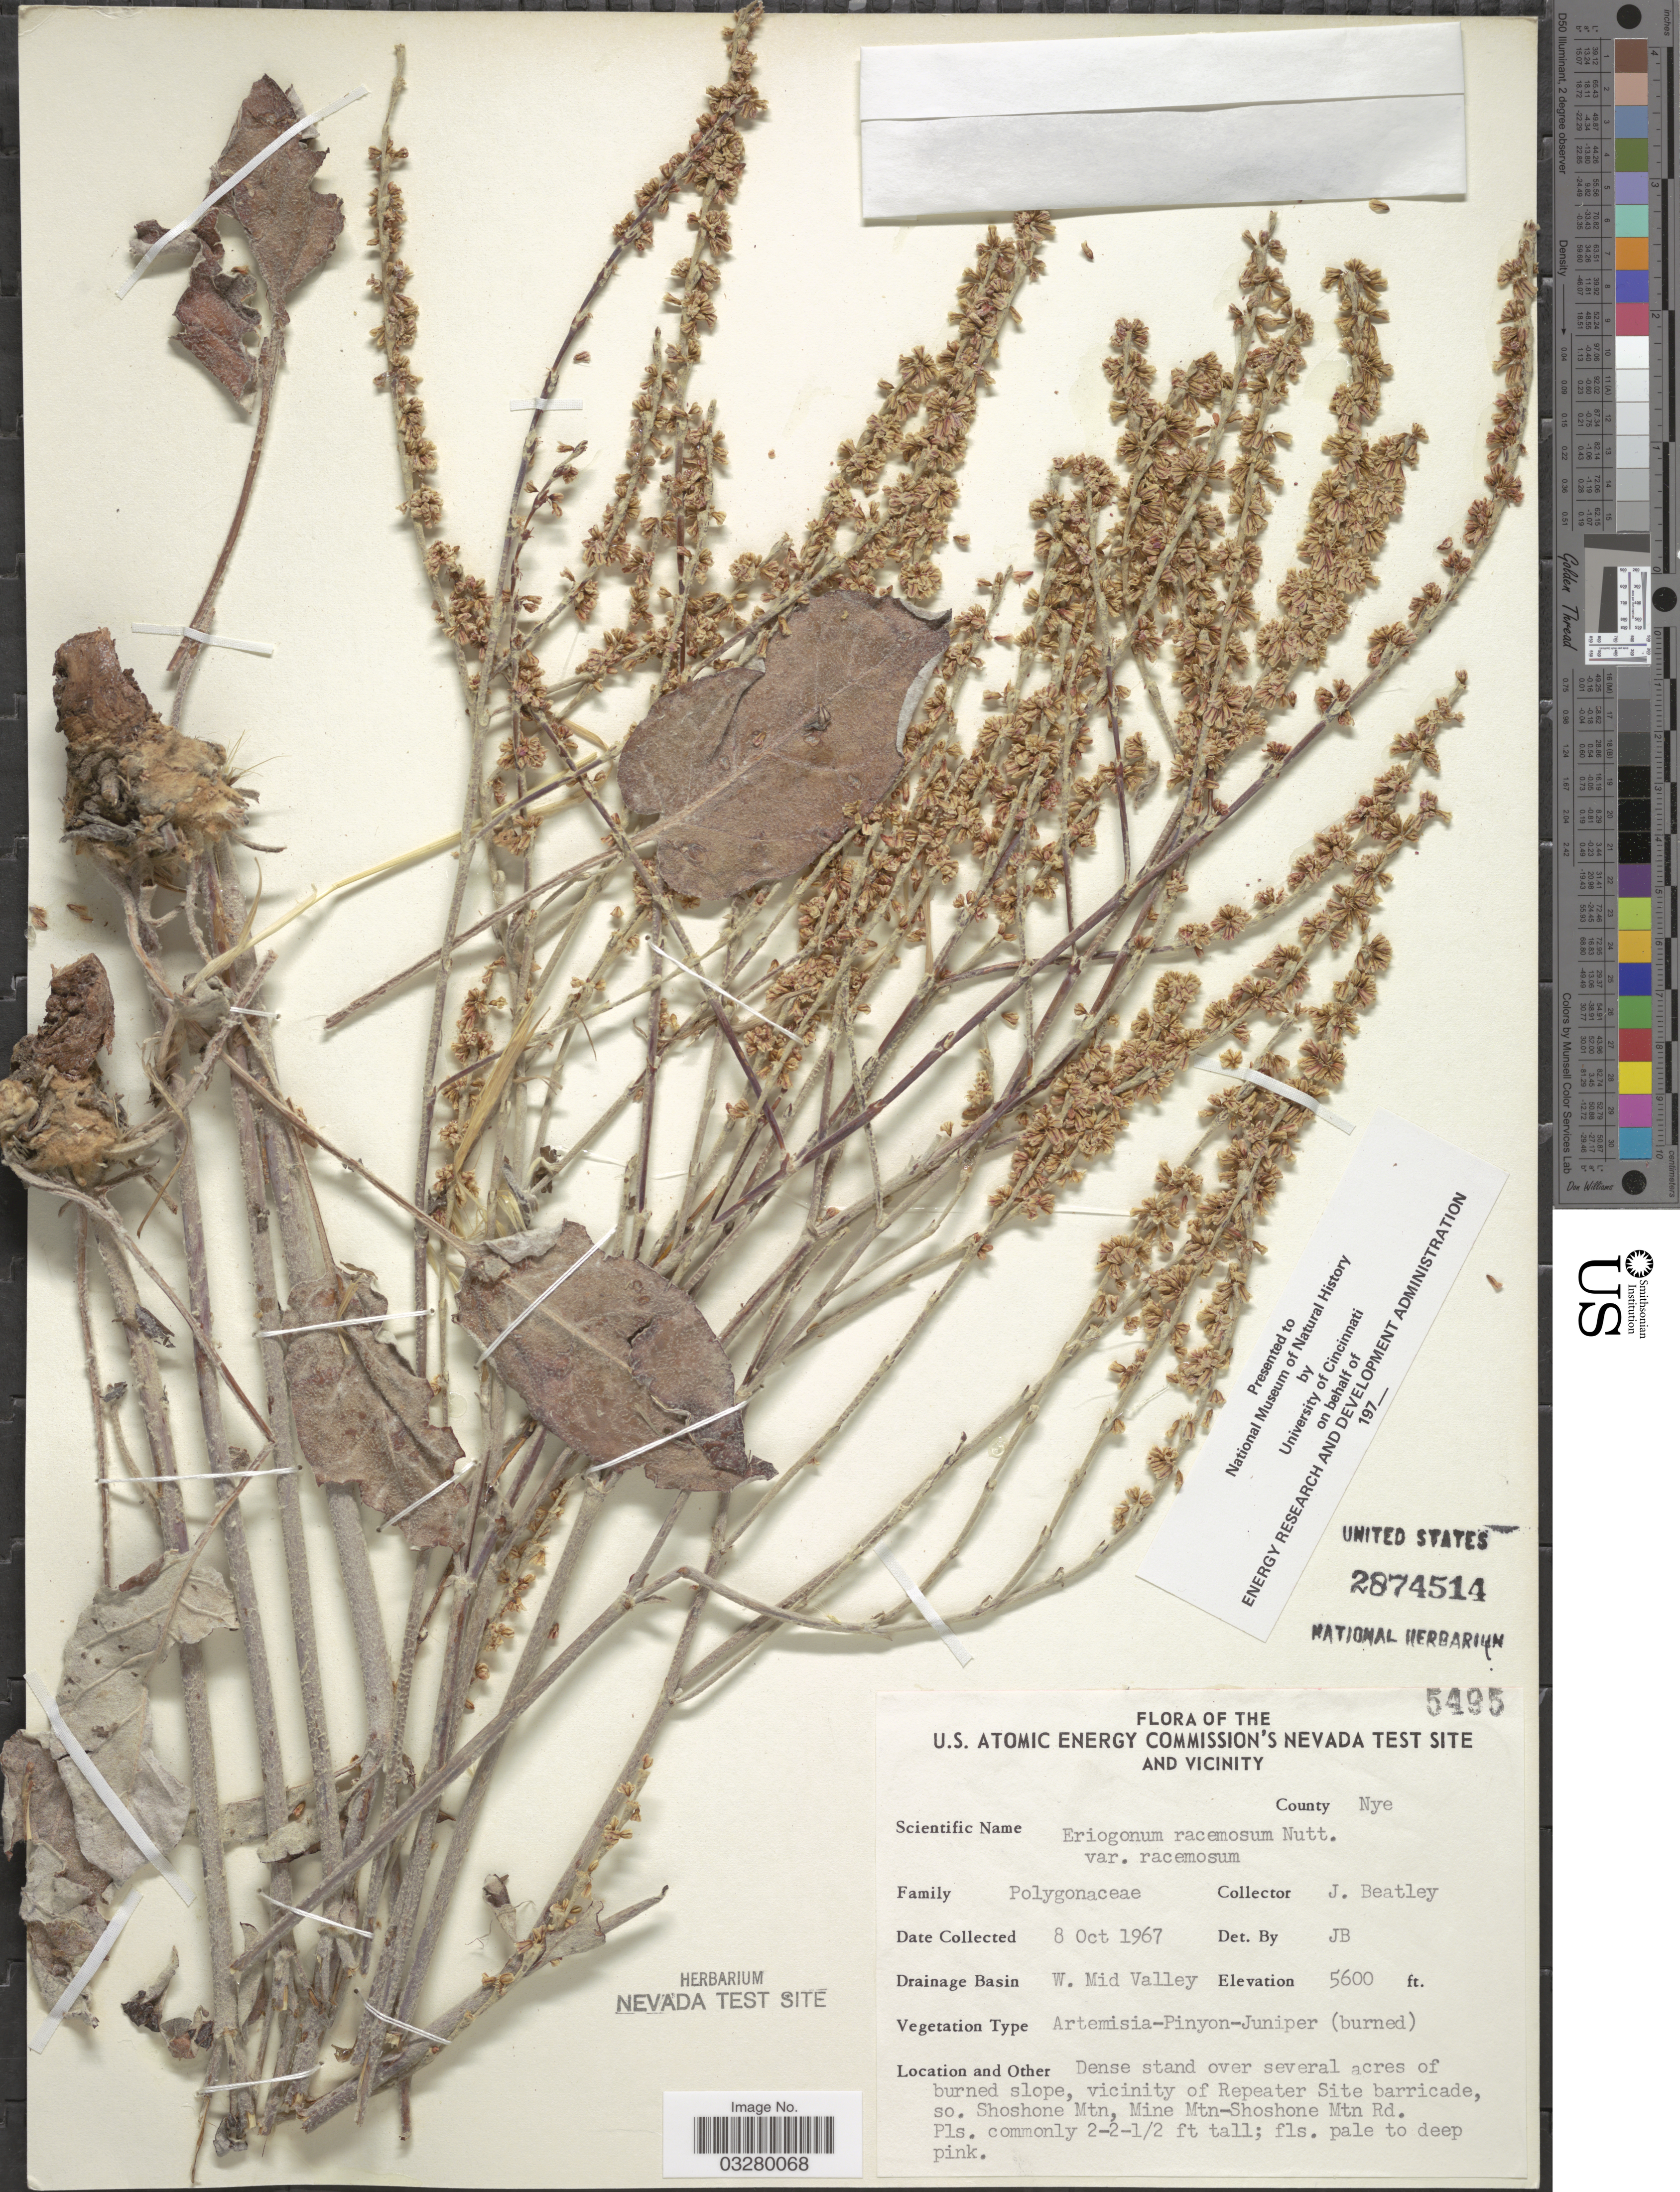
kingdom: Plantae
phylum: Tracheophyta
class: Magnoliopsida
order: Caryophyllales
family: Polygonaceae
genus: Eriogonum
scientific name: Eriogonum racemosum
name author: Nutt.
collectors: J. C. Beatley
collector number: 5495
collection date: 1967-10-08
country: United States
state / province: Nevada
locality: U.S. Atomic Energy Commission's Nevada Test Site and Vicinity, County Nye, Drainage Basin W. Mid Valley, vicinity of Repeater Site barricade, so. Shoshone Mtn, Mine Mtn-Shoshone Mtn Rd.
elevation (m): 1707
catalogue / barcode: US 2874514